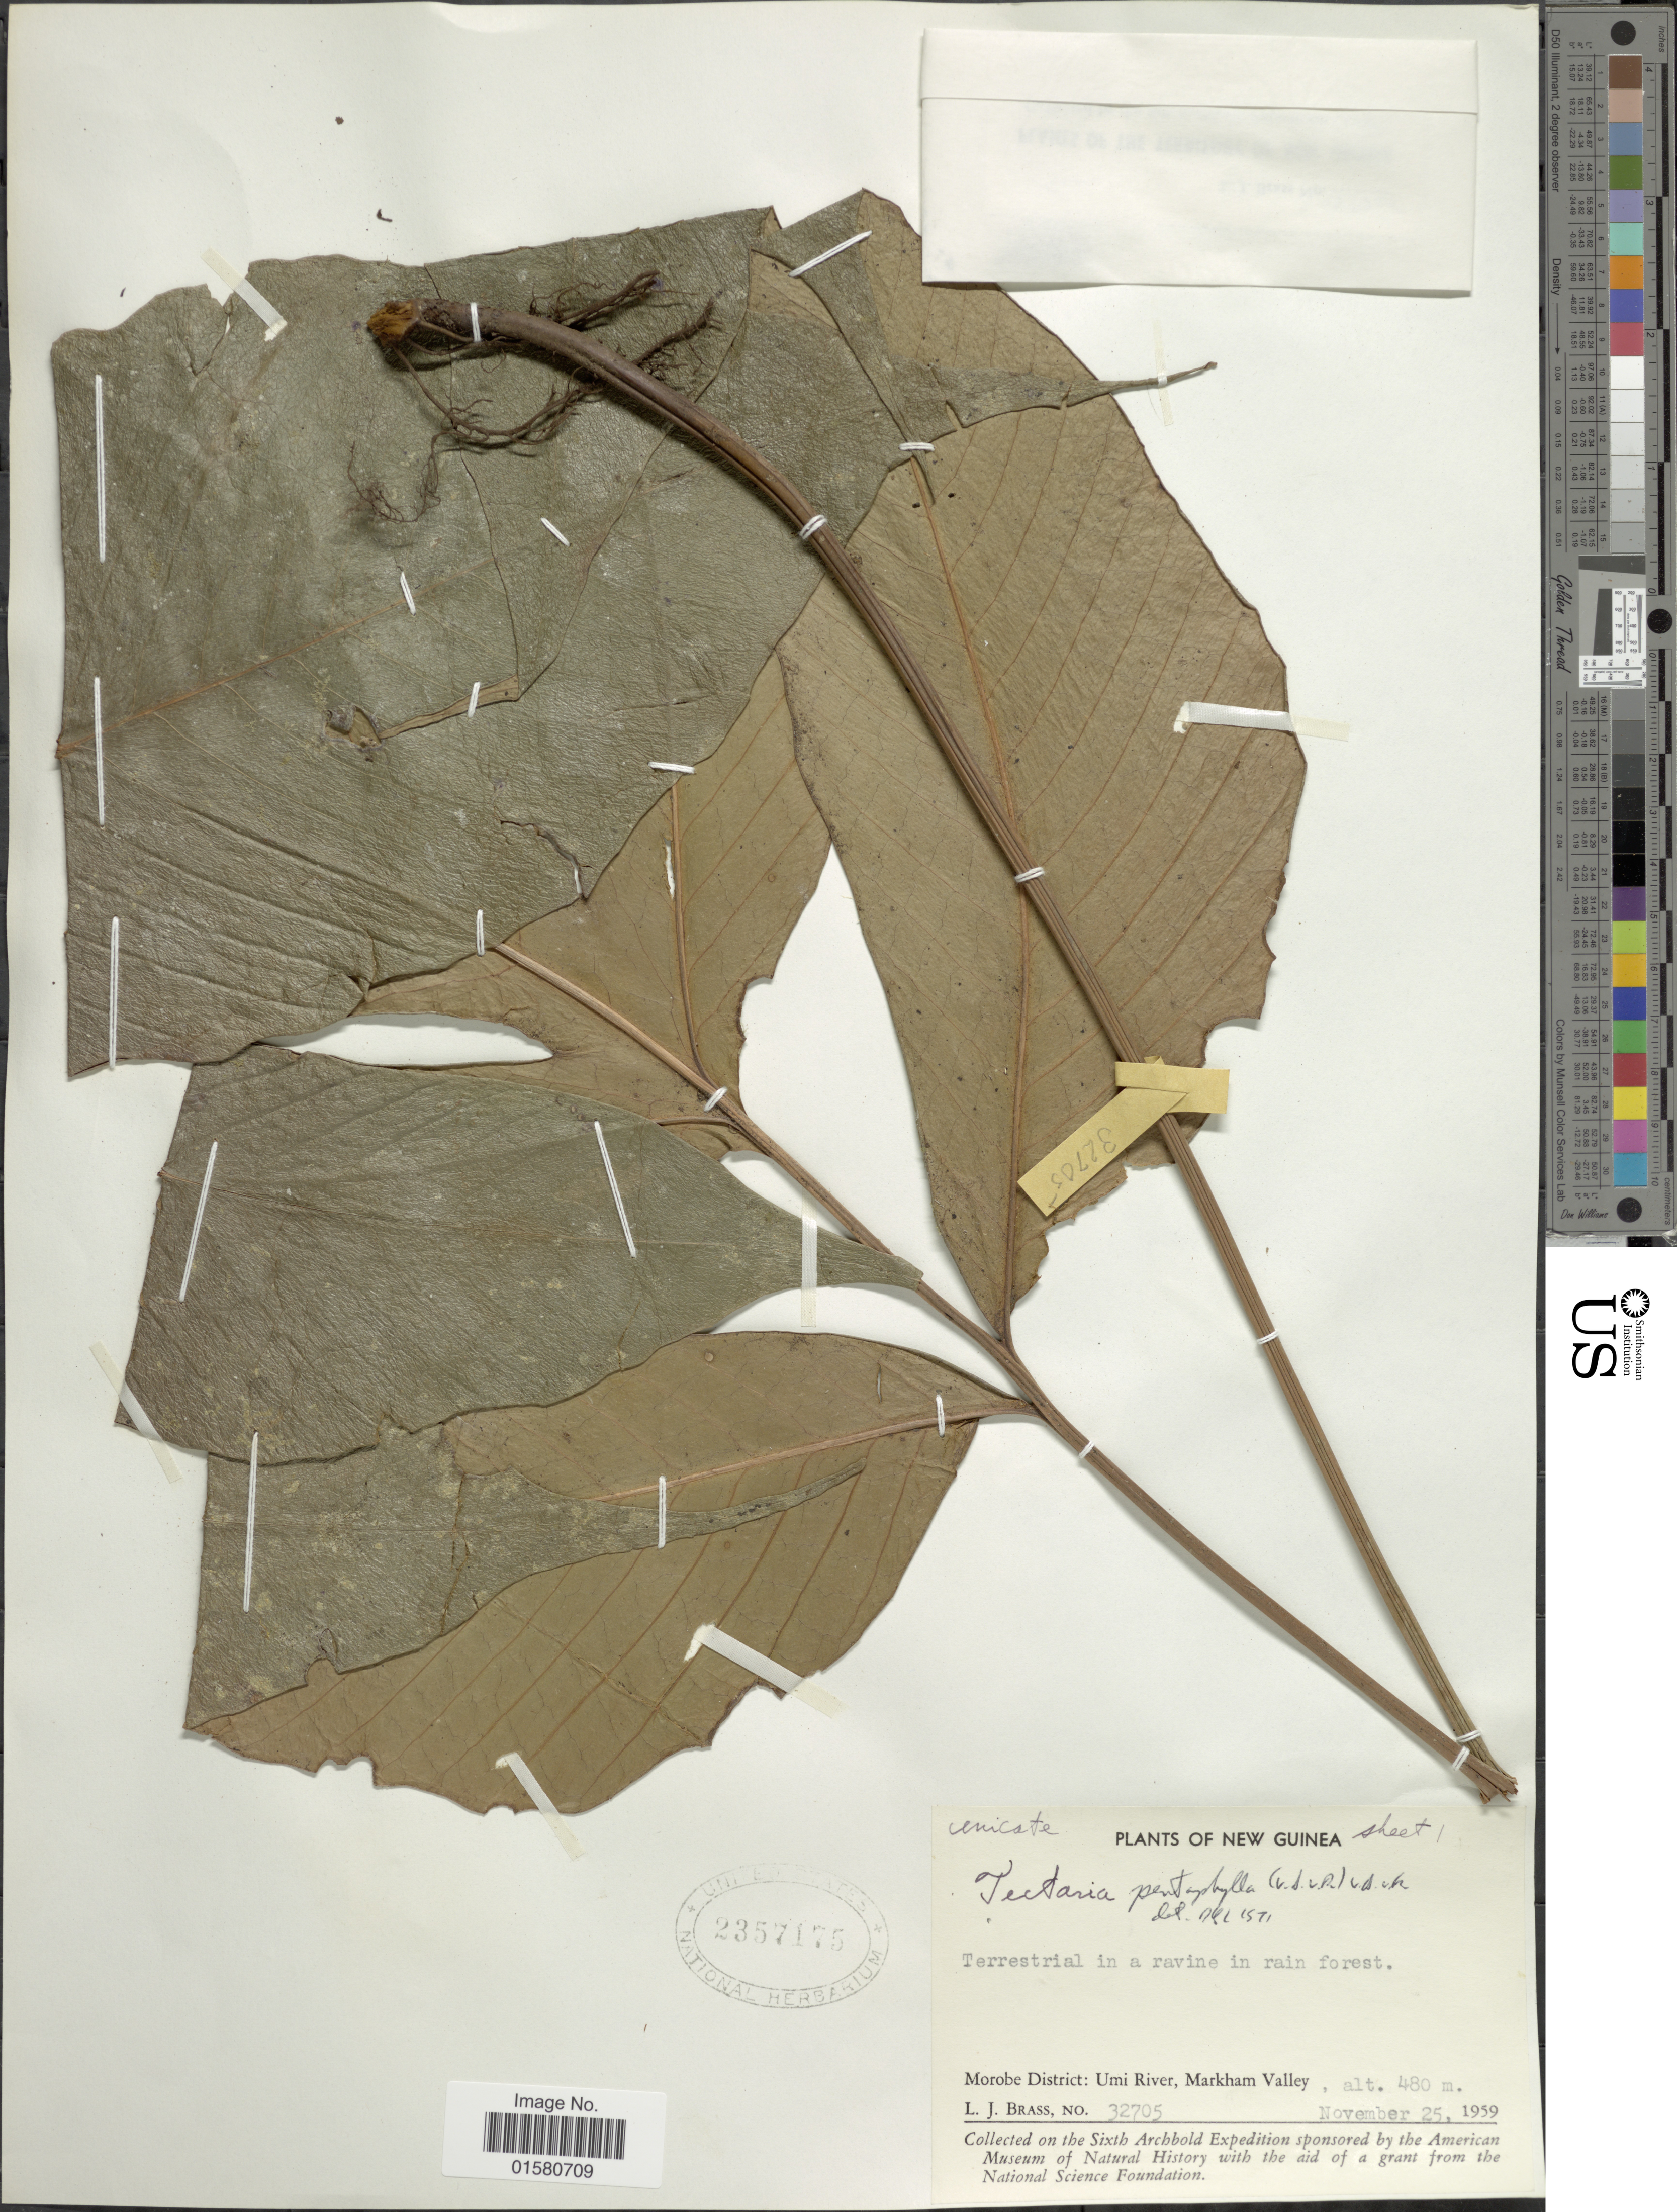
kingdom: Plantae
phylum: Tracheophyta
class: Polypodiopsida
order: Polypodiales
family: Tectariaceae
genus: Tectaria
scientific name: Tectaria angulata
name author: (Willd.) Copel.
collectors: L. J. Brass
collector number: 32705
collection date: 1959-11-25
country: Papua New Guinea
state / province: Morobe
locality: Morobe District: Umi River, Markham Valley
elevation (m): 480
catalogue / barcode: US 2357175